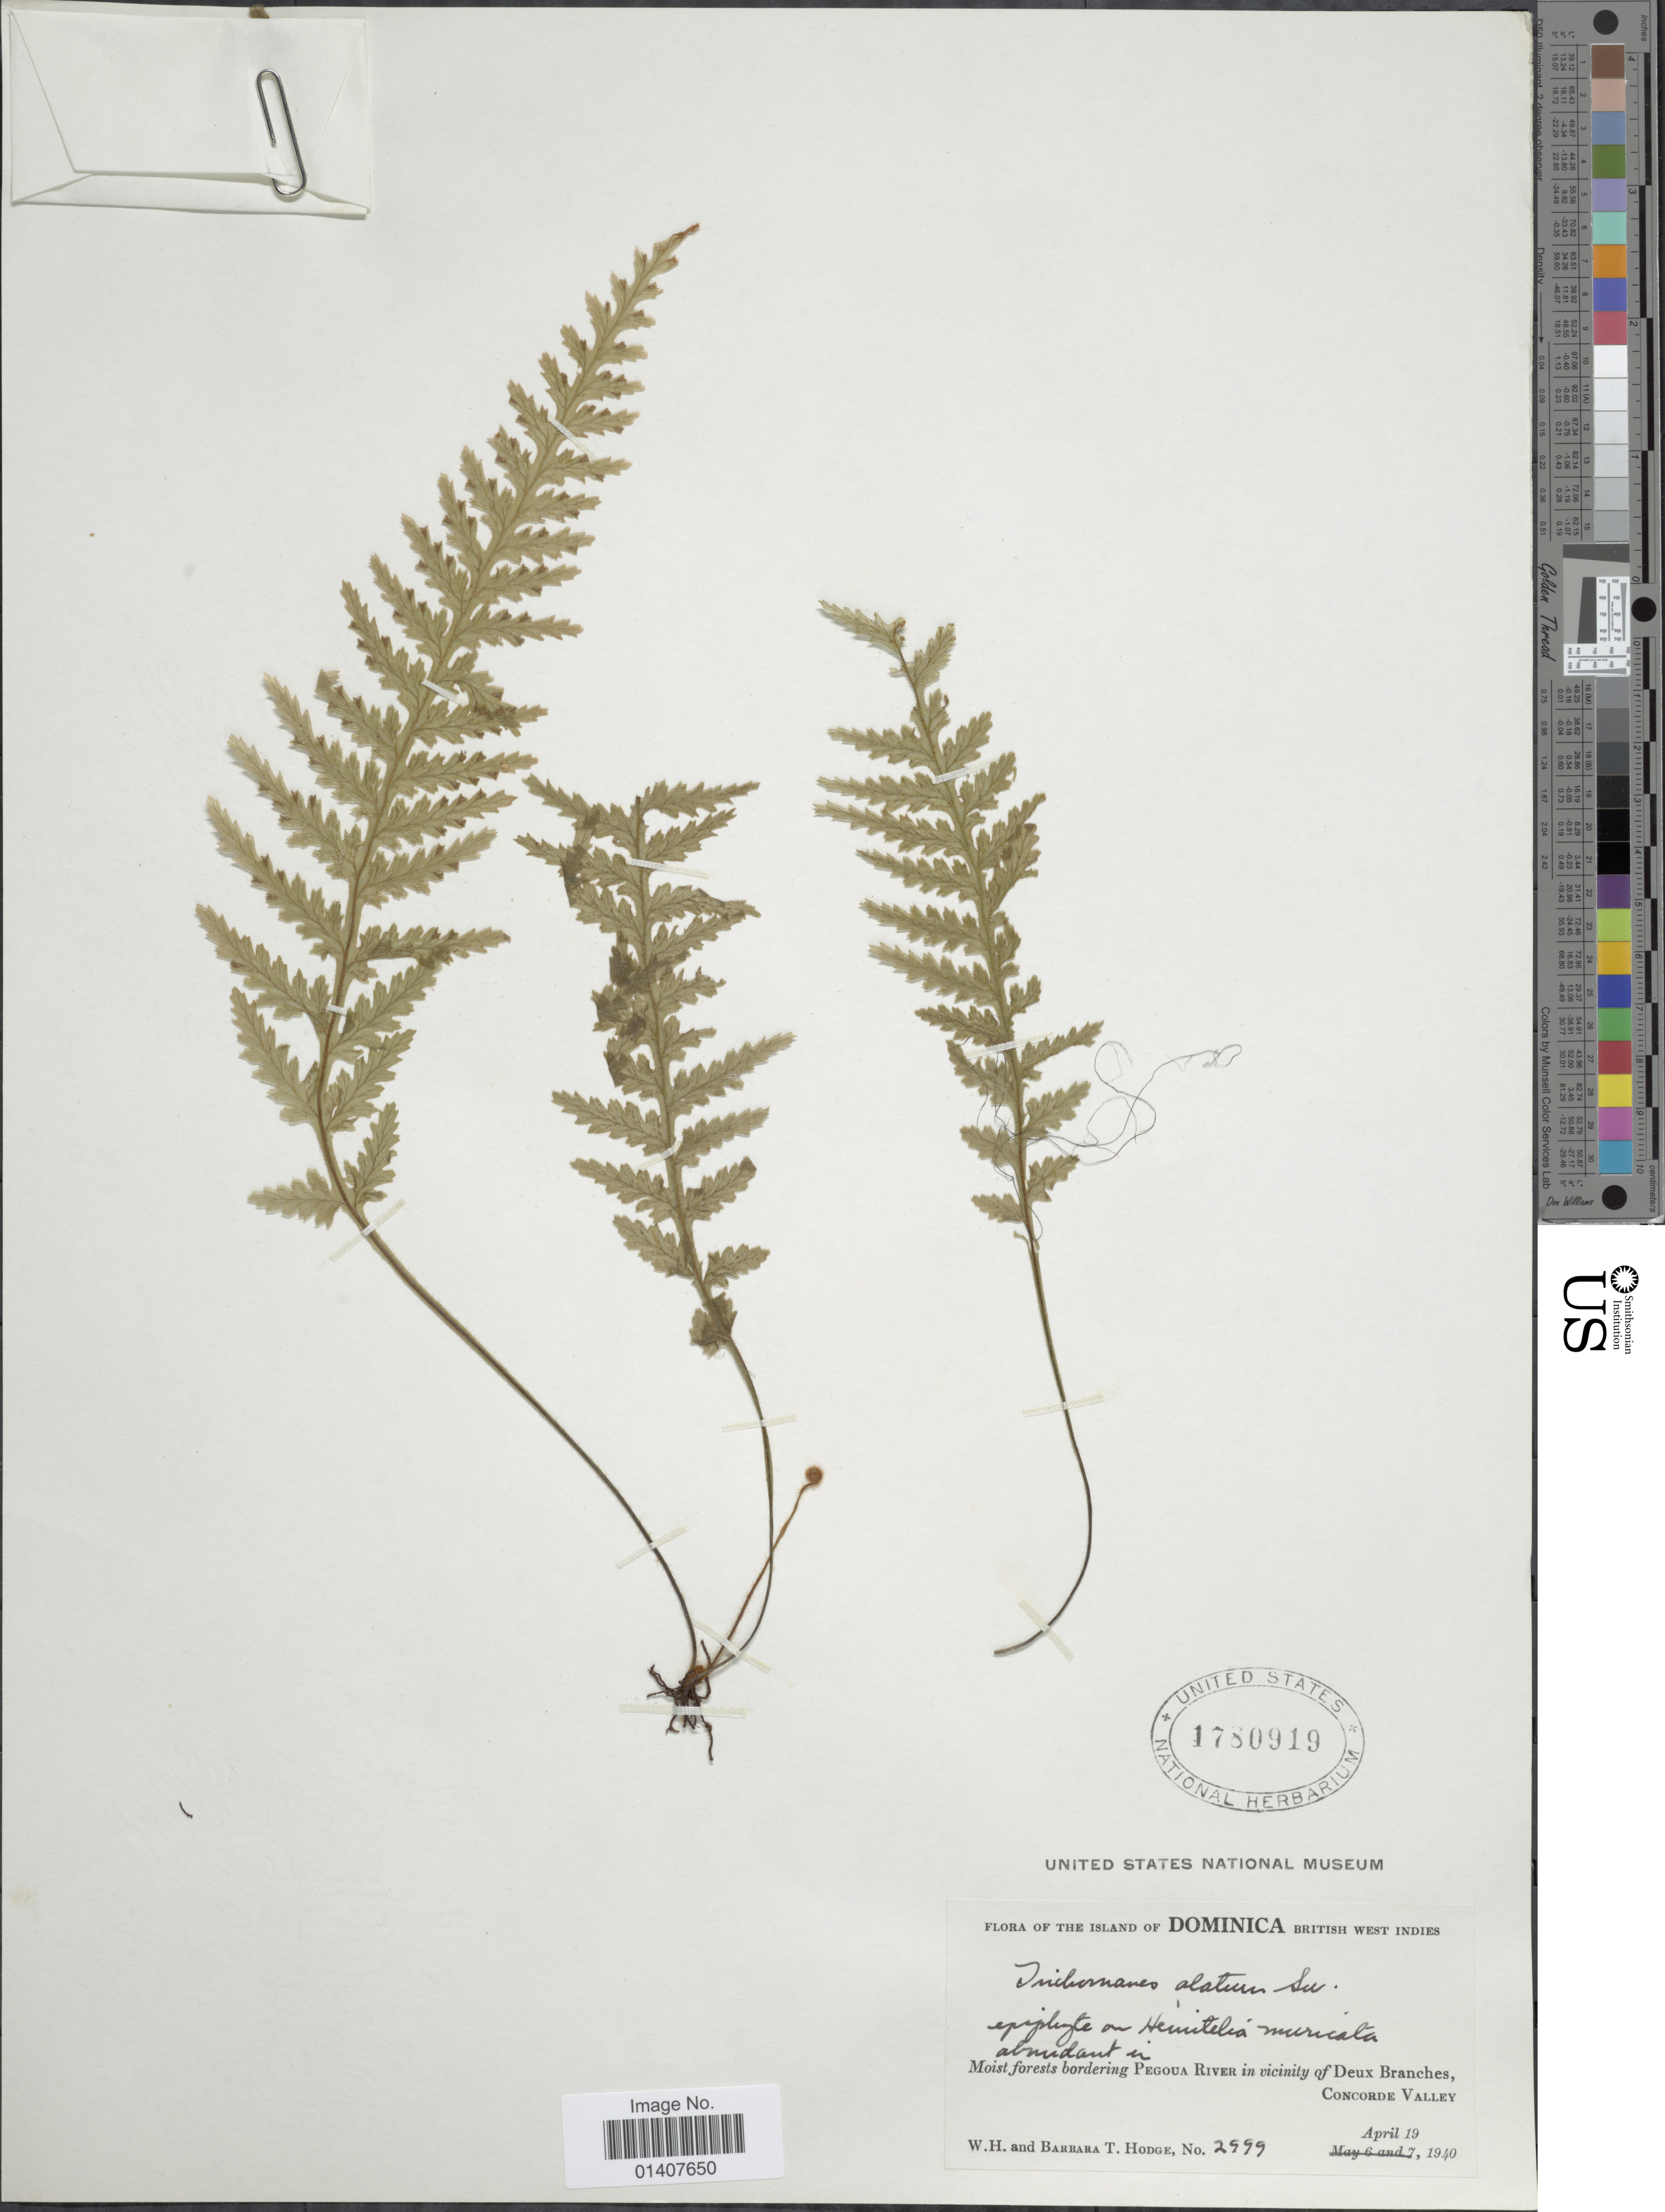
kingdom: Plantae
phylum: Tracheophyta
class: Polypodiopsida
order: Hymenophyllales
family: Hymenophyllaceae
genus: Trichomanes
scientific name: Trichomanes alatum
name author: Sw.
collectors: W. Hodge & B. Hodge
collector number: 2999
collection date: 1940-04-19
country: Dominica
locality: Island of Dominica British West Indies, Moist forests bordering Pegoua River in vicinity of Deux Branches, Concorde Valley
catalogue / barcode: US 1780919